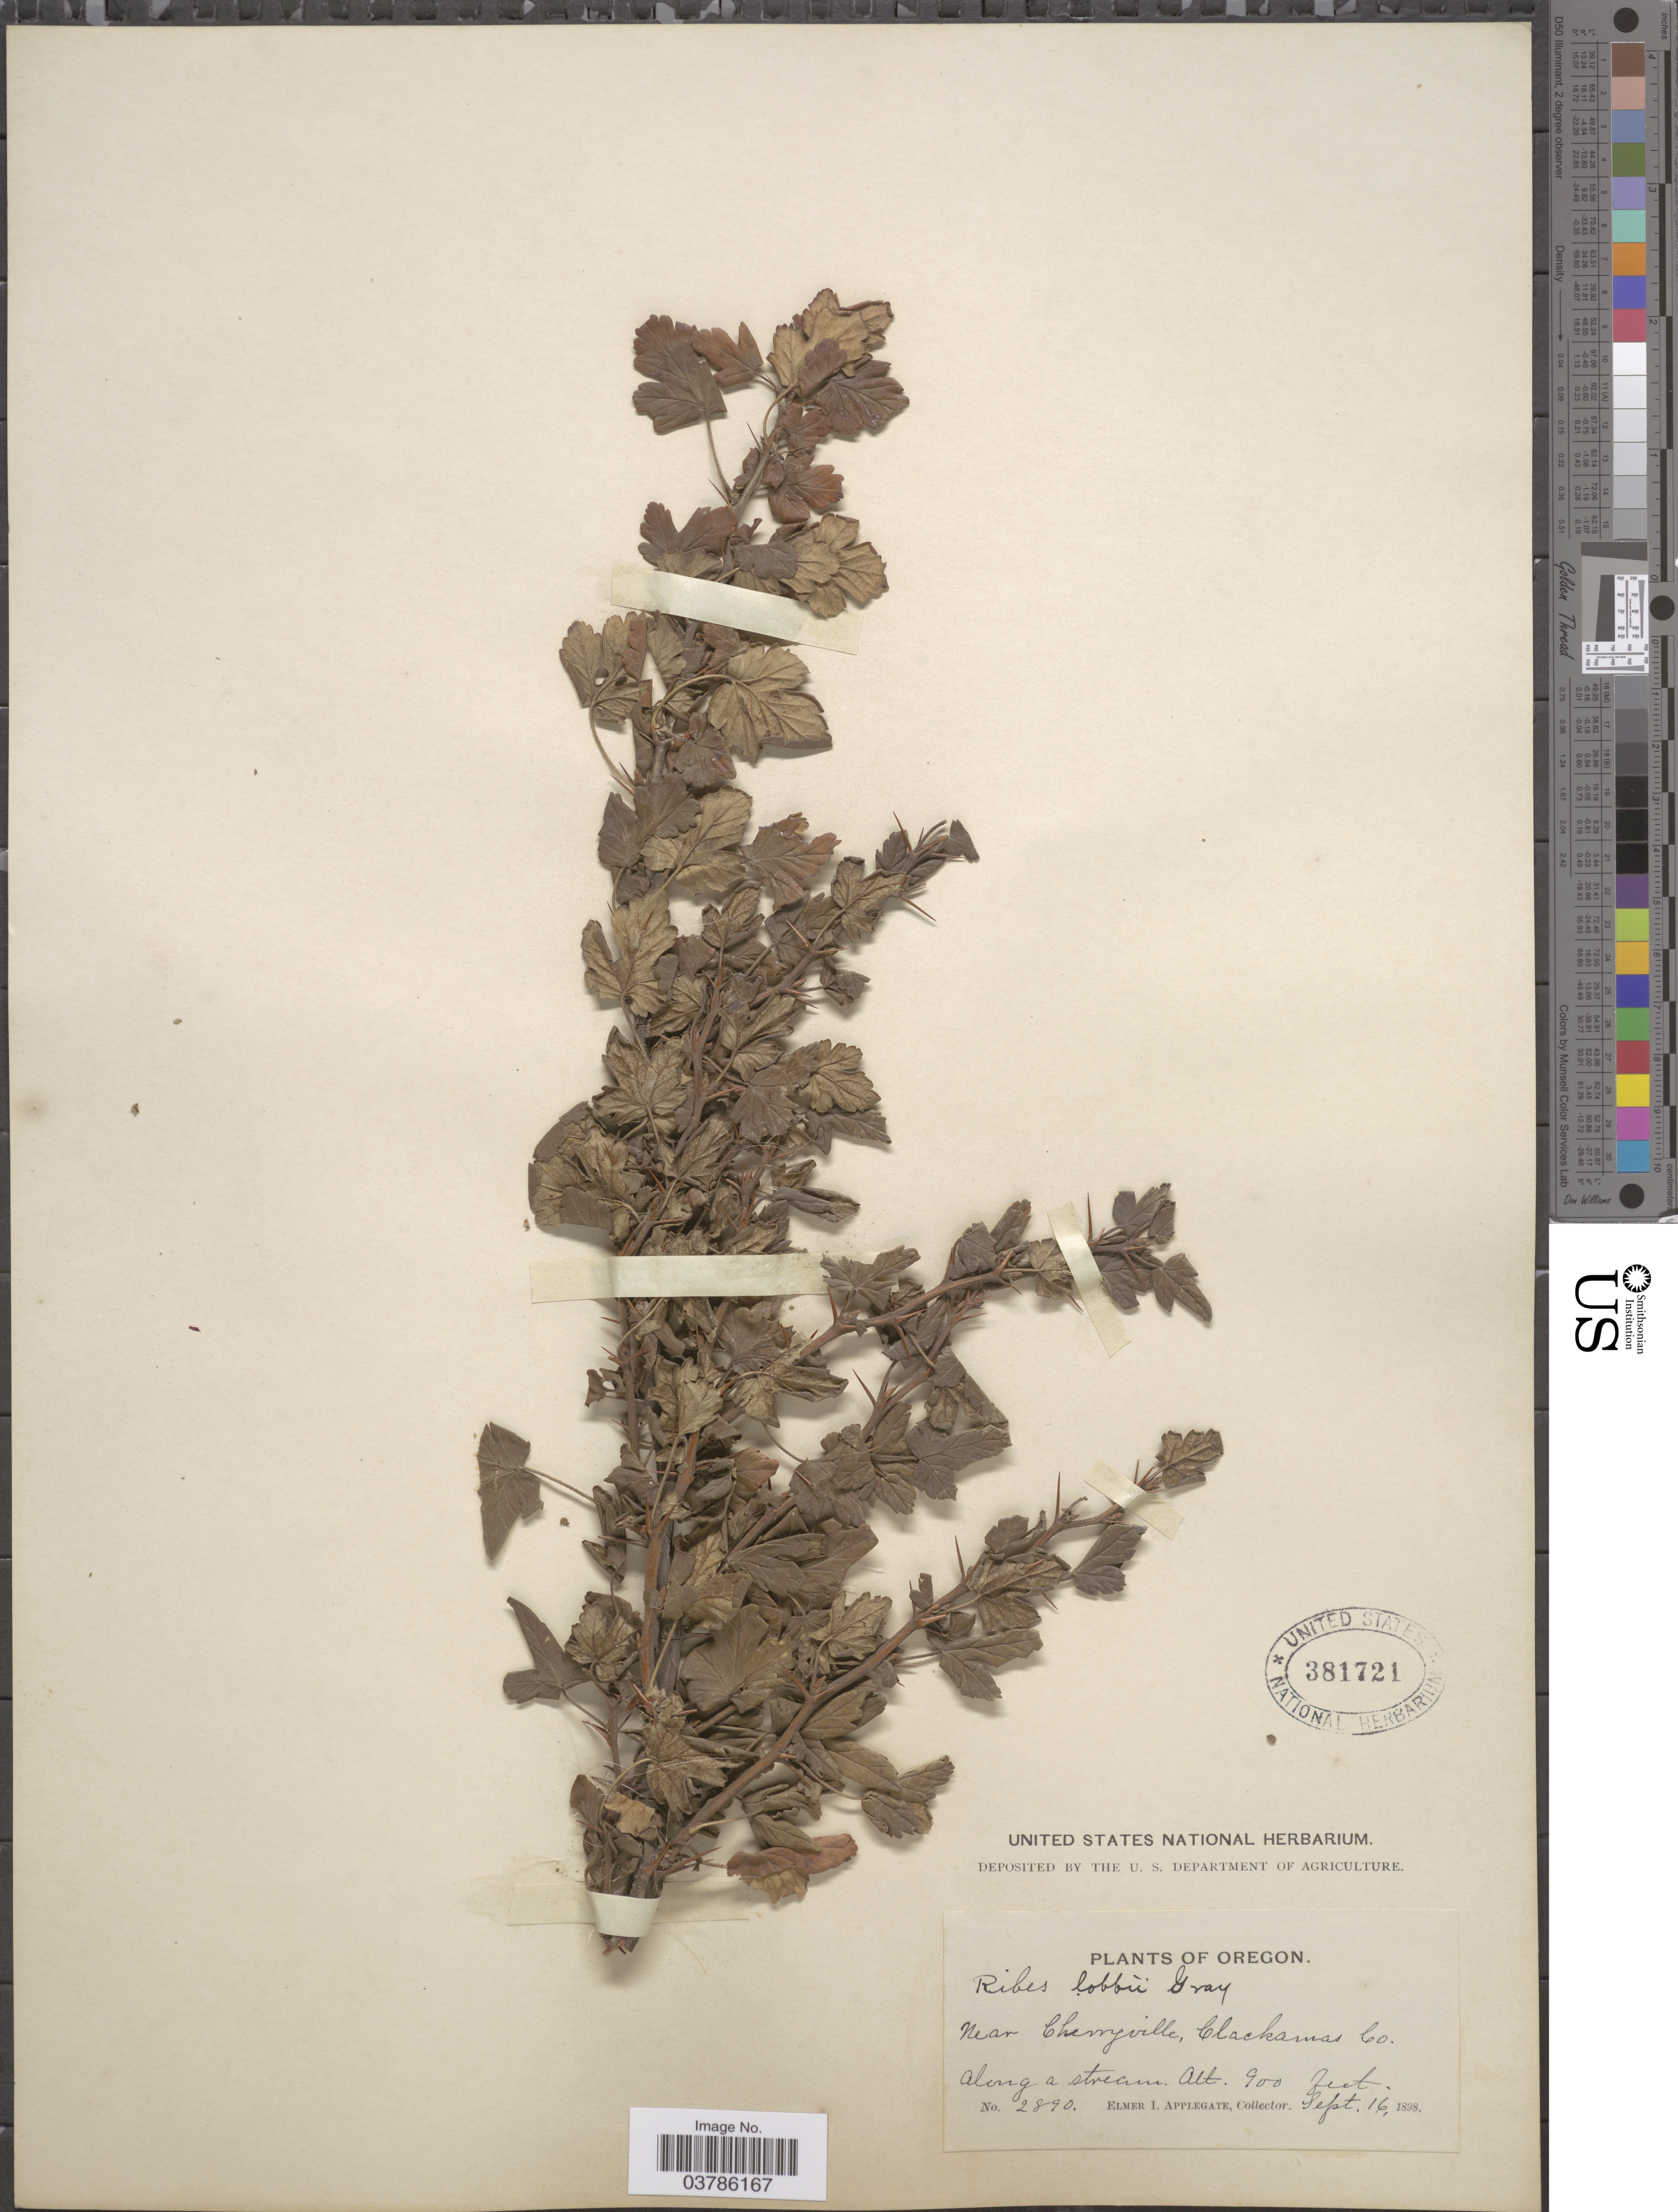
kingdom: Plantae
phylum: Tracheophyta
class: Magnoliopsida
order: Saxifragales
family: Grossulariaceae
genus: Ribes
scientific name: Ribes lobbii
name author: A. Gray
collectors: E. I. Applegate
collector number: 2890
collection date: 1898-09-16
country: United States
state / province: Oregon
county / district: Clackamas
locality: Near Cherryville, Clackamas Co. Along a stream.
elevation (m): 274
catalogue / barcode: US 381721